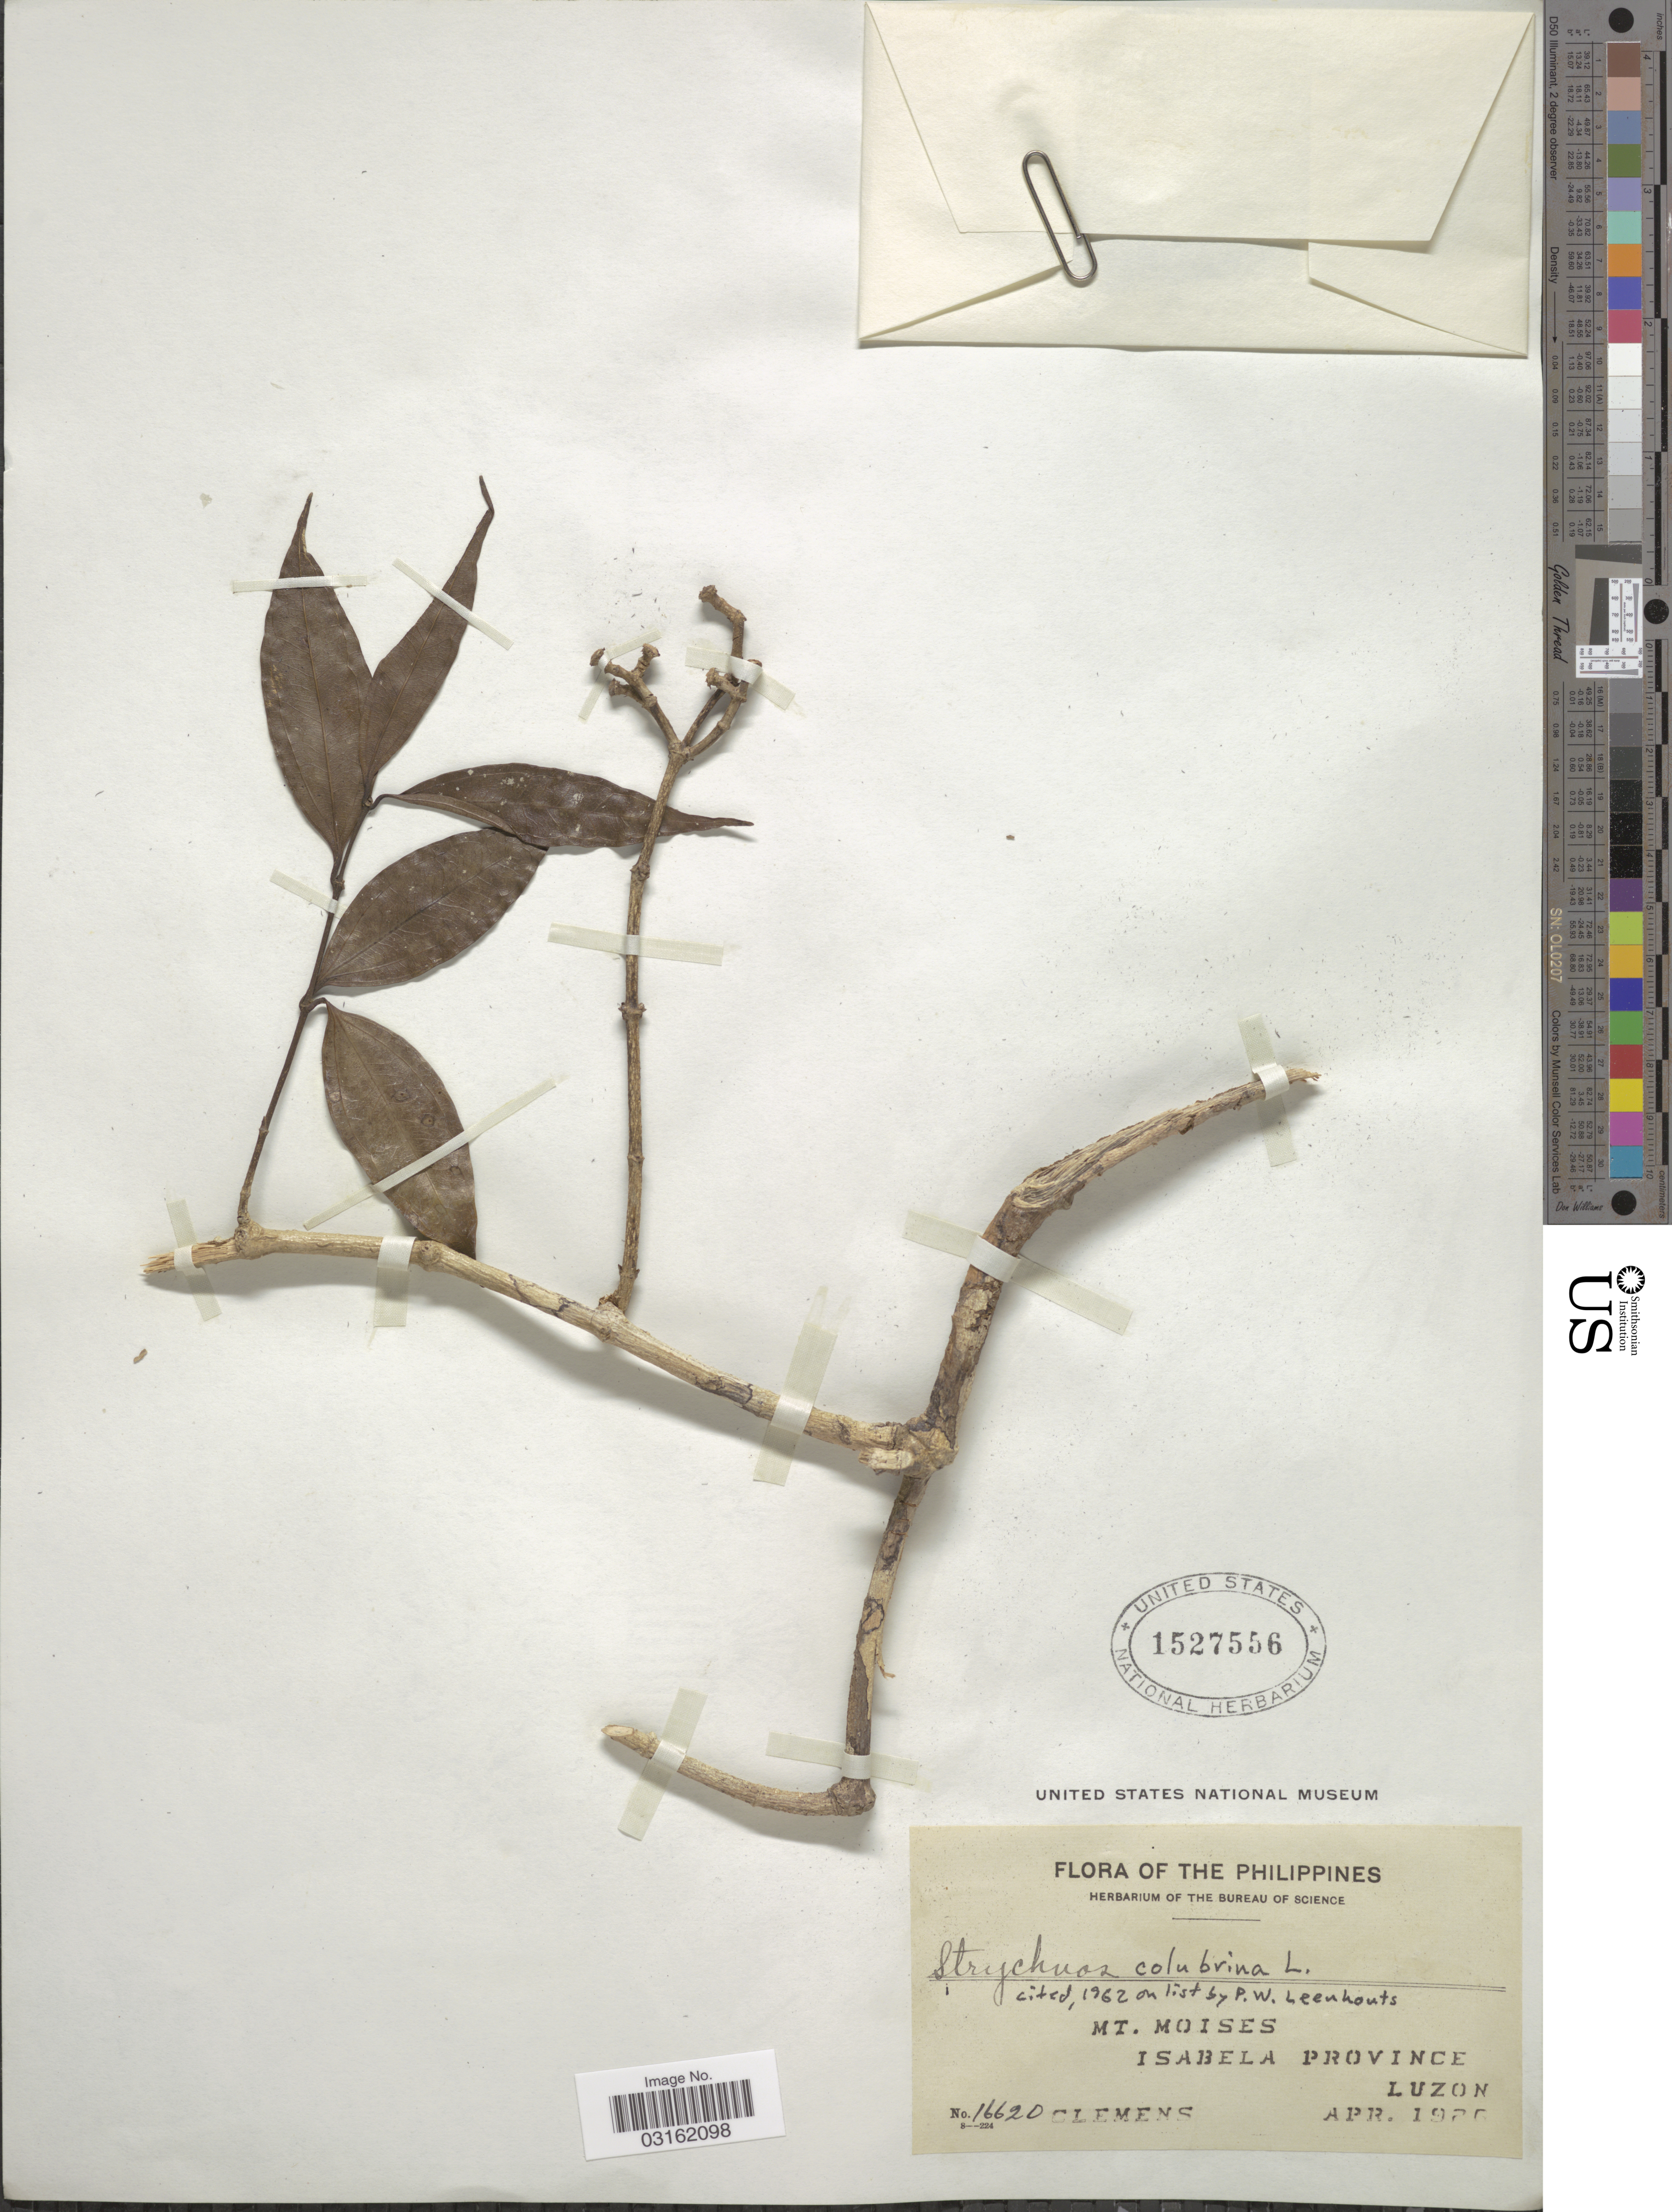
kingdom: Plantae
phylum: Tracheophyta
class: Magnoliopsida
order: Gentianales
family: Loganiaceae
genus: Strychnos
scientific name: Strychnos colubrina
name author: L.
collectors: -. Clemens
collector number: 16620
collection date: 1926-04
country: Philippines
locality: Mt. Moises, Isabela Province, Luzon.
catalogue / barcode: US 1527556